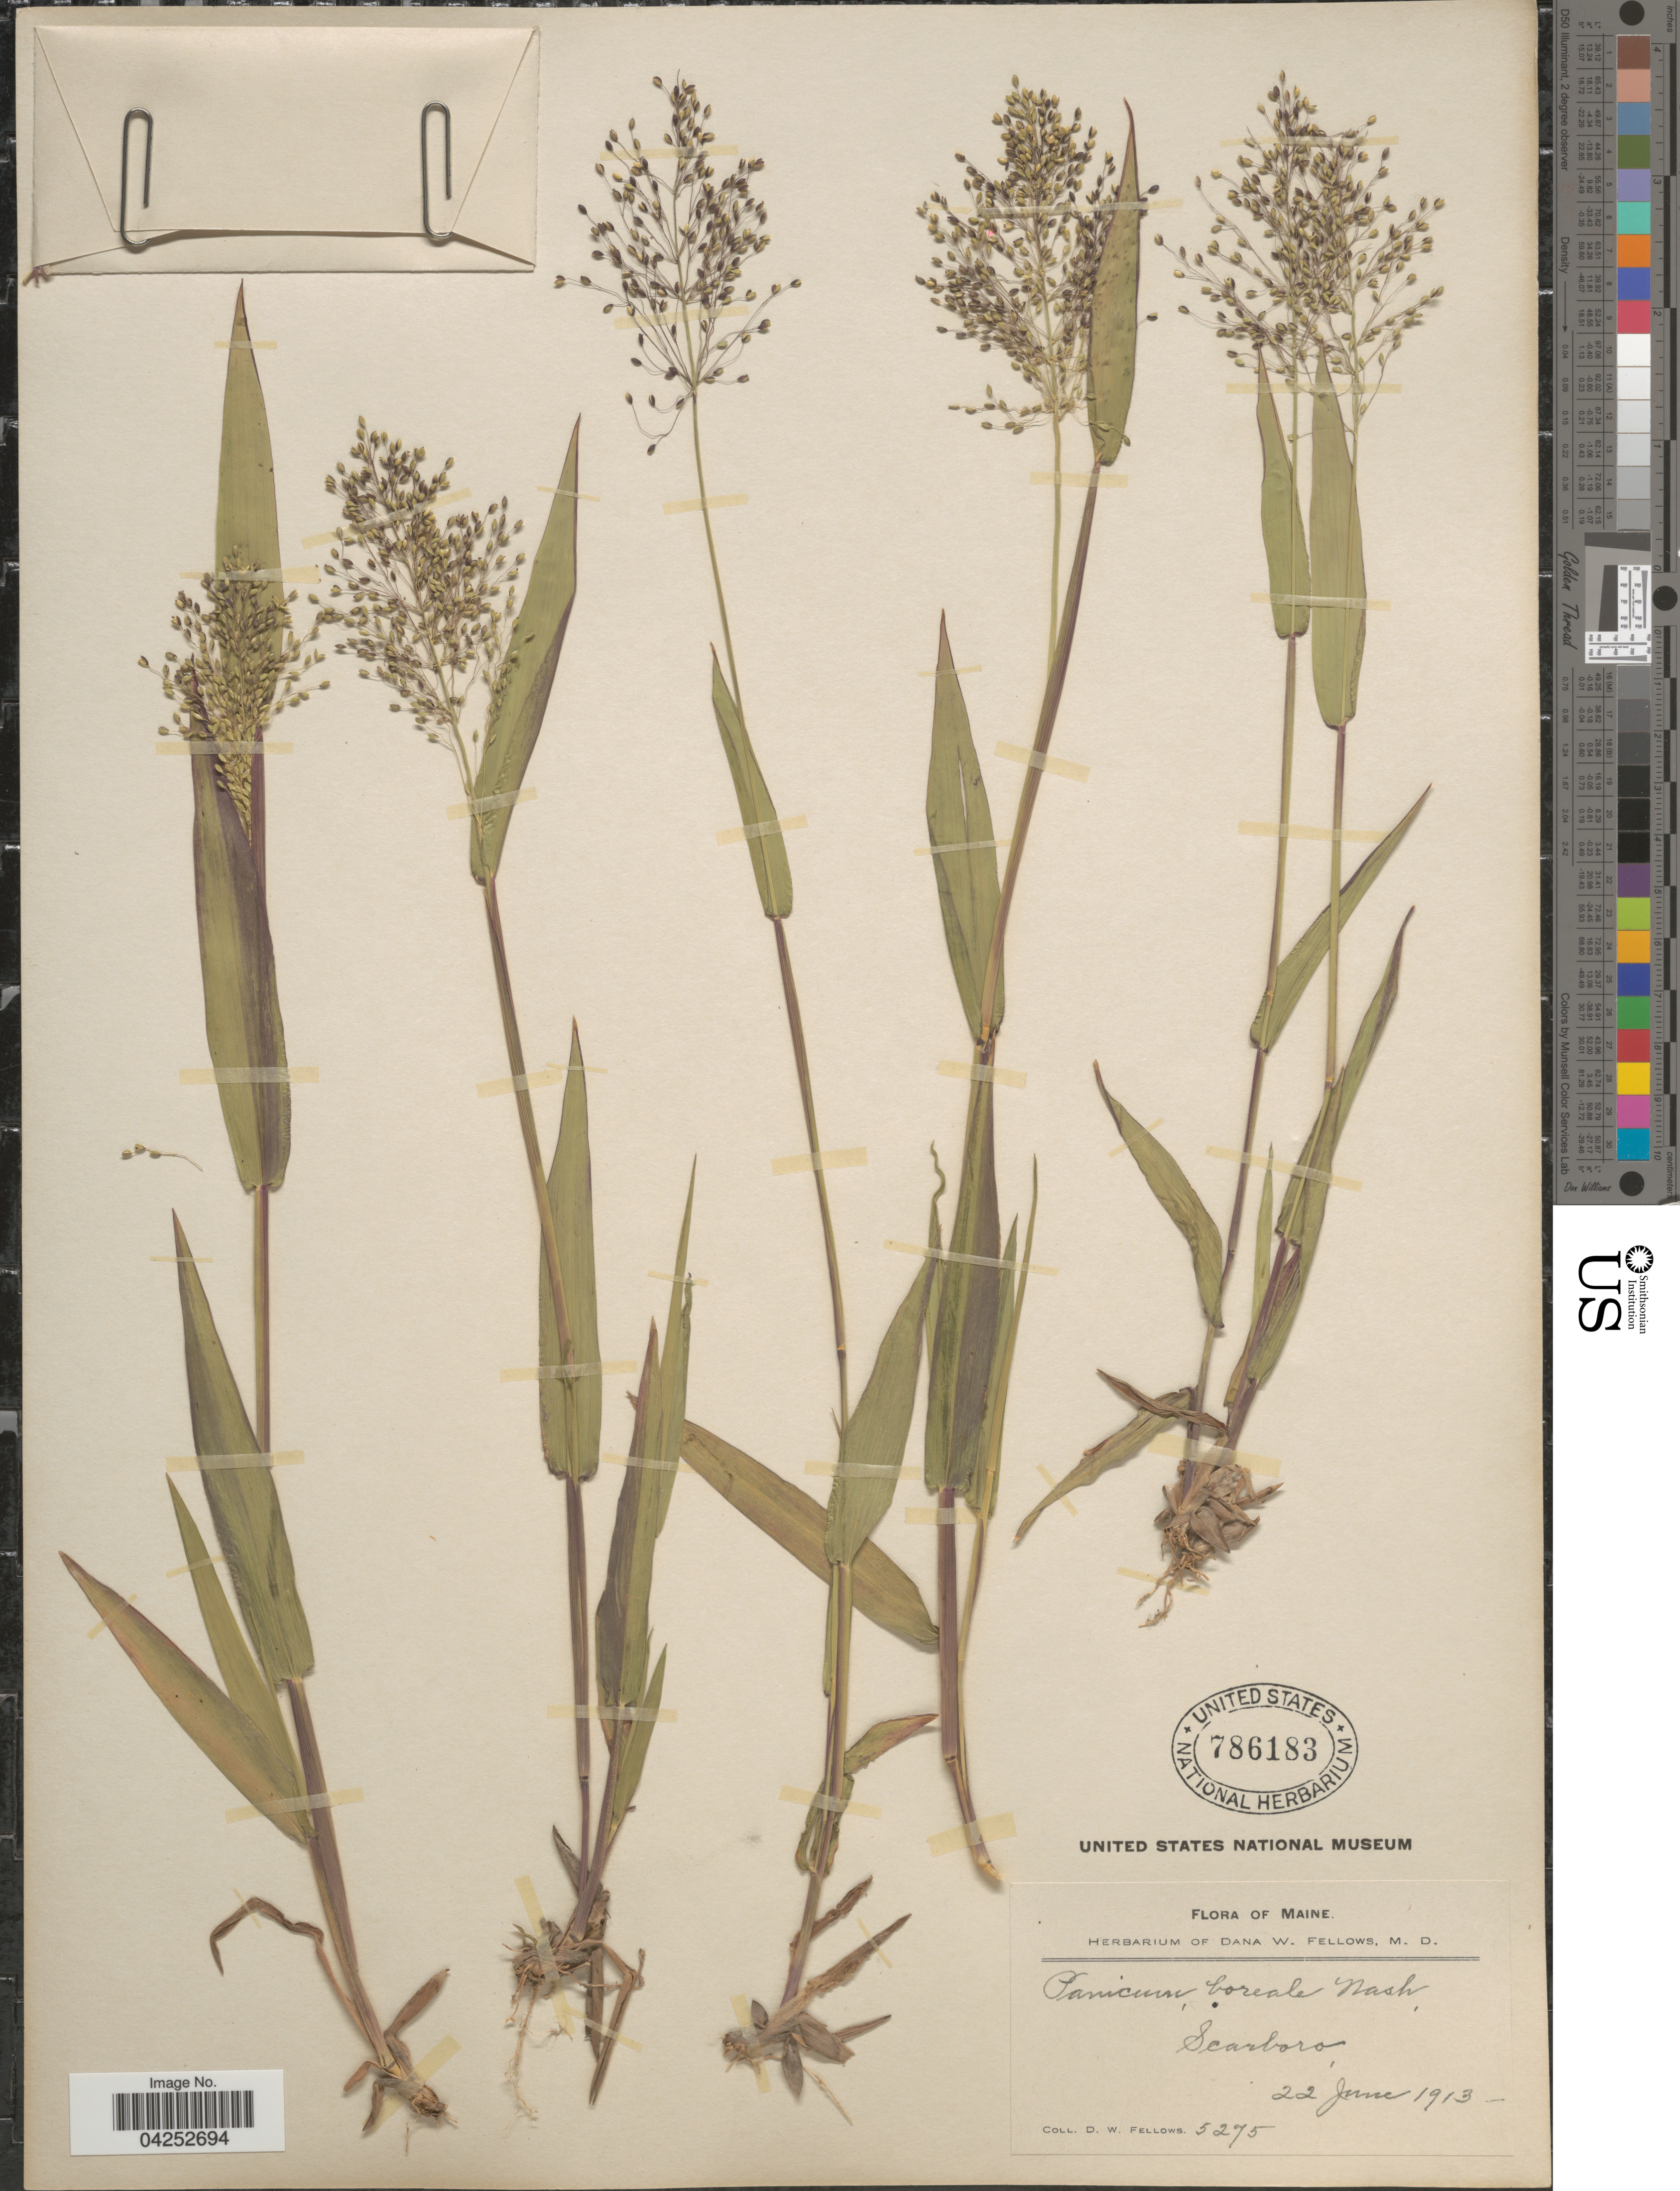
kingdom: Plantae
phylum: Tracheophyta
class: Liliopsida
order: Poales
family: Poaceae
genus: Dichanthelium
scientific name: Dichanthelium boreale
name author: (Nash) Freckmann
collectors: D. W. Fellows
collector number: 5275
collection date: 1913-06-22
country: United States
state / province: Maine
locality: Scarboro.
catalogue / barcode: US 786183